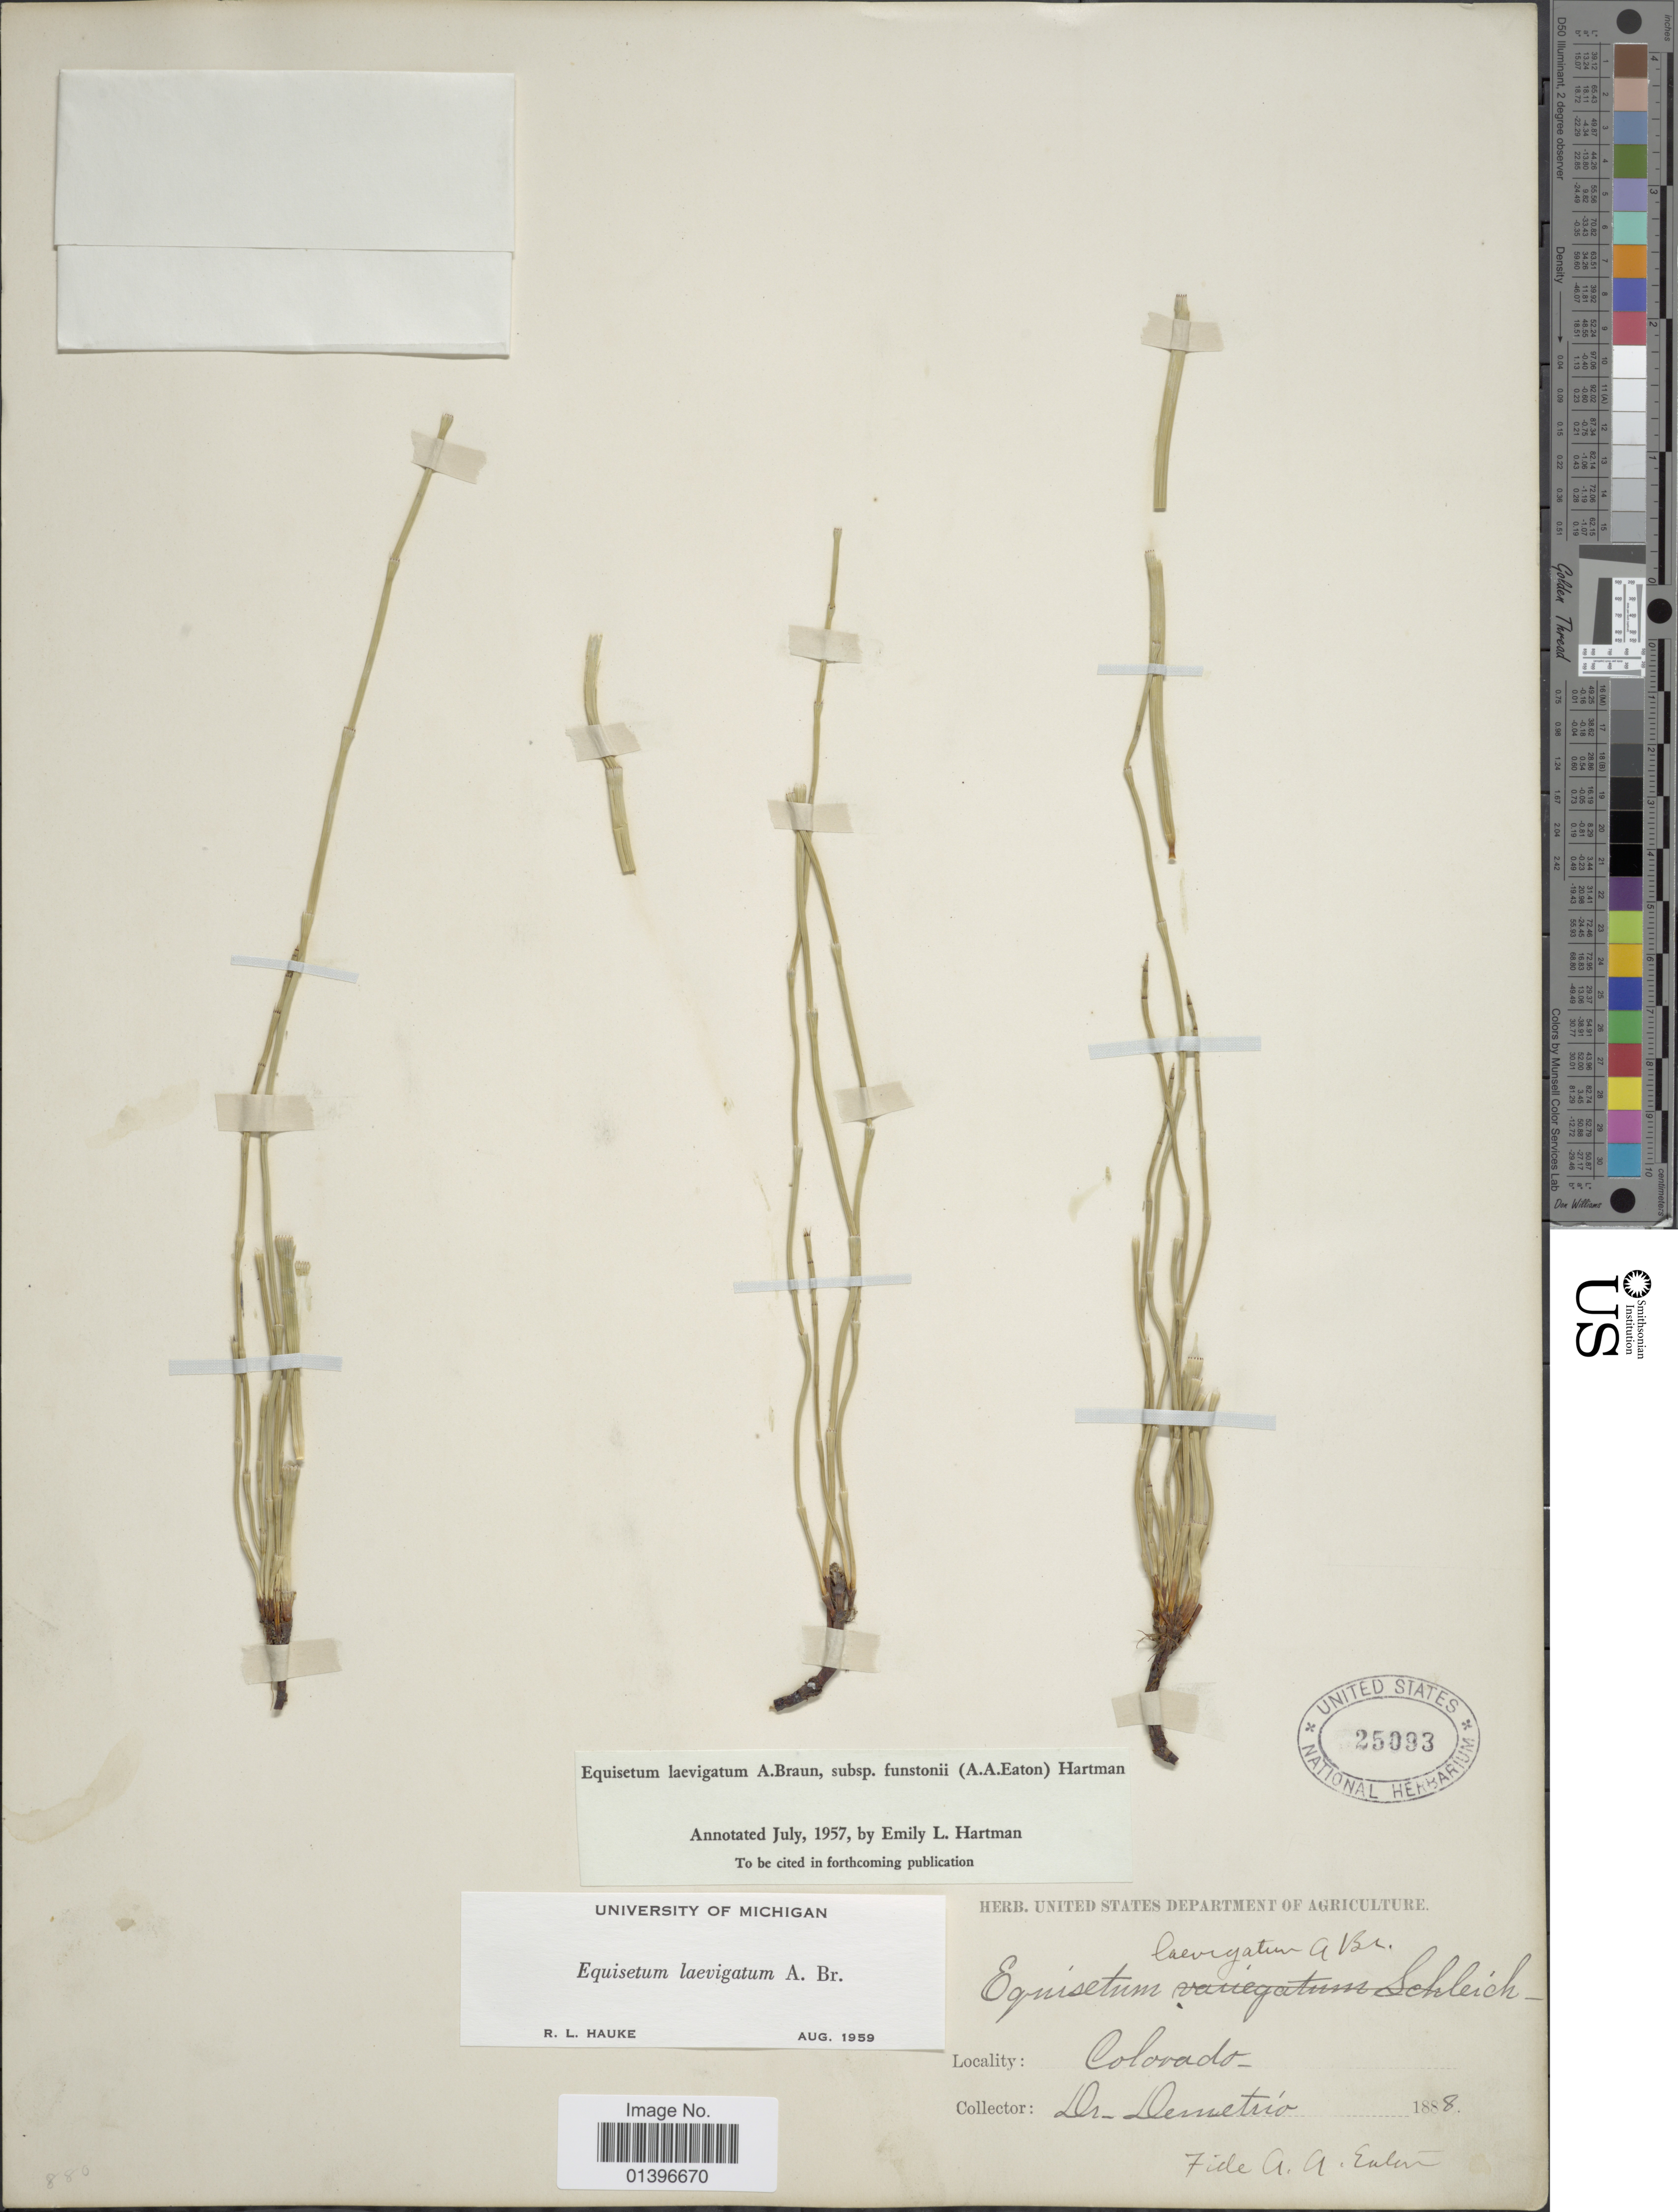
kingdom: Plantae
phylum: Tracheophyta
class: Polypodiopsida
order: Equisetales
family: Equisetaceae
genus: Equisetum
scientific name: Equisetum laevigatum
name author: A. Braun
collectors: Demetrio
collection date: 1888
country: United States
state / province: Colorado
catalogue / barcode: US 25093